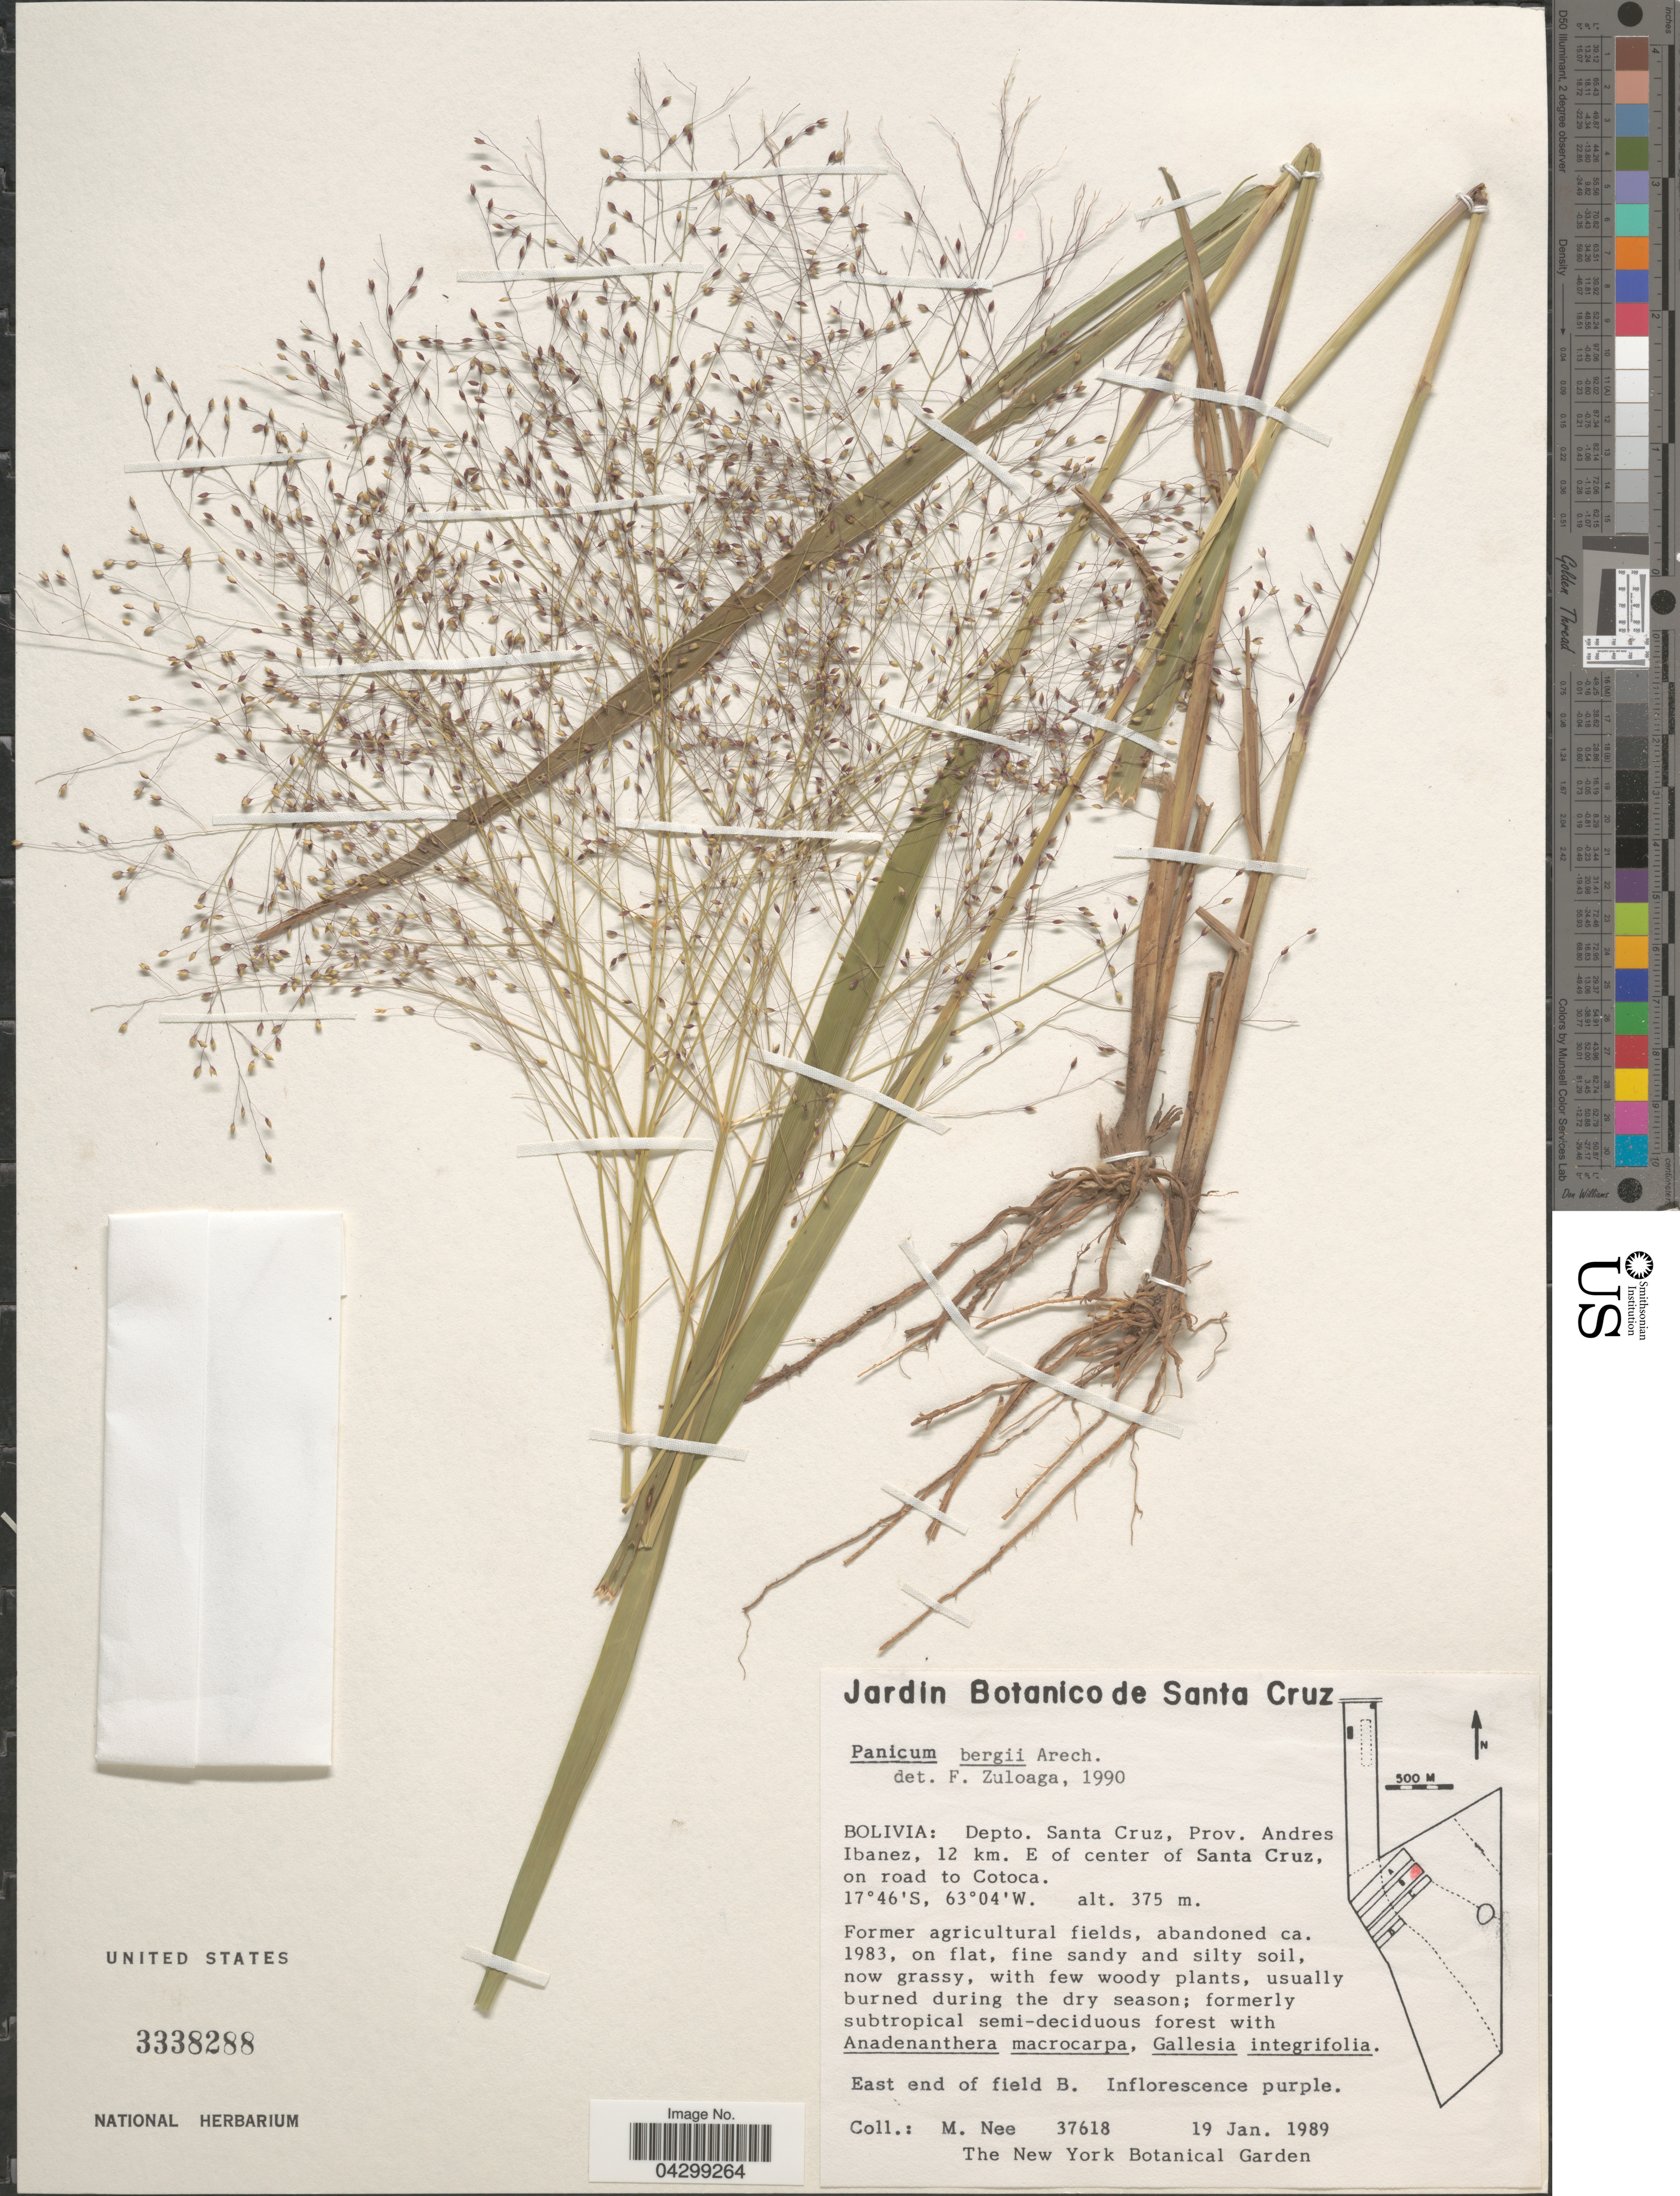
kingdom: Plantae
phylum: Tracheophyta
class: Liliopsida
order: Poales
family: Poaceae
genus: Panicum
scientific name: Panicum bergii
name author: Arechav.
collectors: M. Nee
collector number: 37618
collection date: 1989-01-19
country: Bolivia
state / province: Santa Cruz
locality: Depto. Santa Cruz, Prov. Andres Ibanez, 12 km E. of center of Santa Cruz, on road to Cotoca.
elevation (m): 375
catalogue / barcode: US 3338288